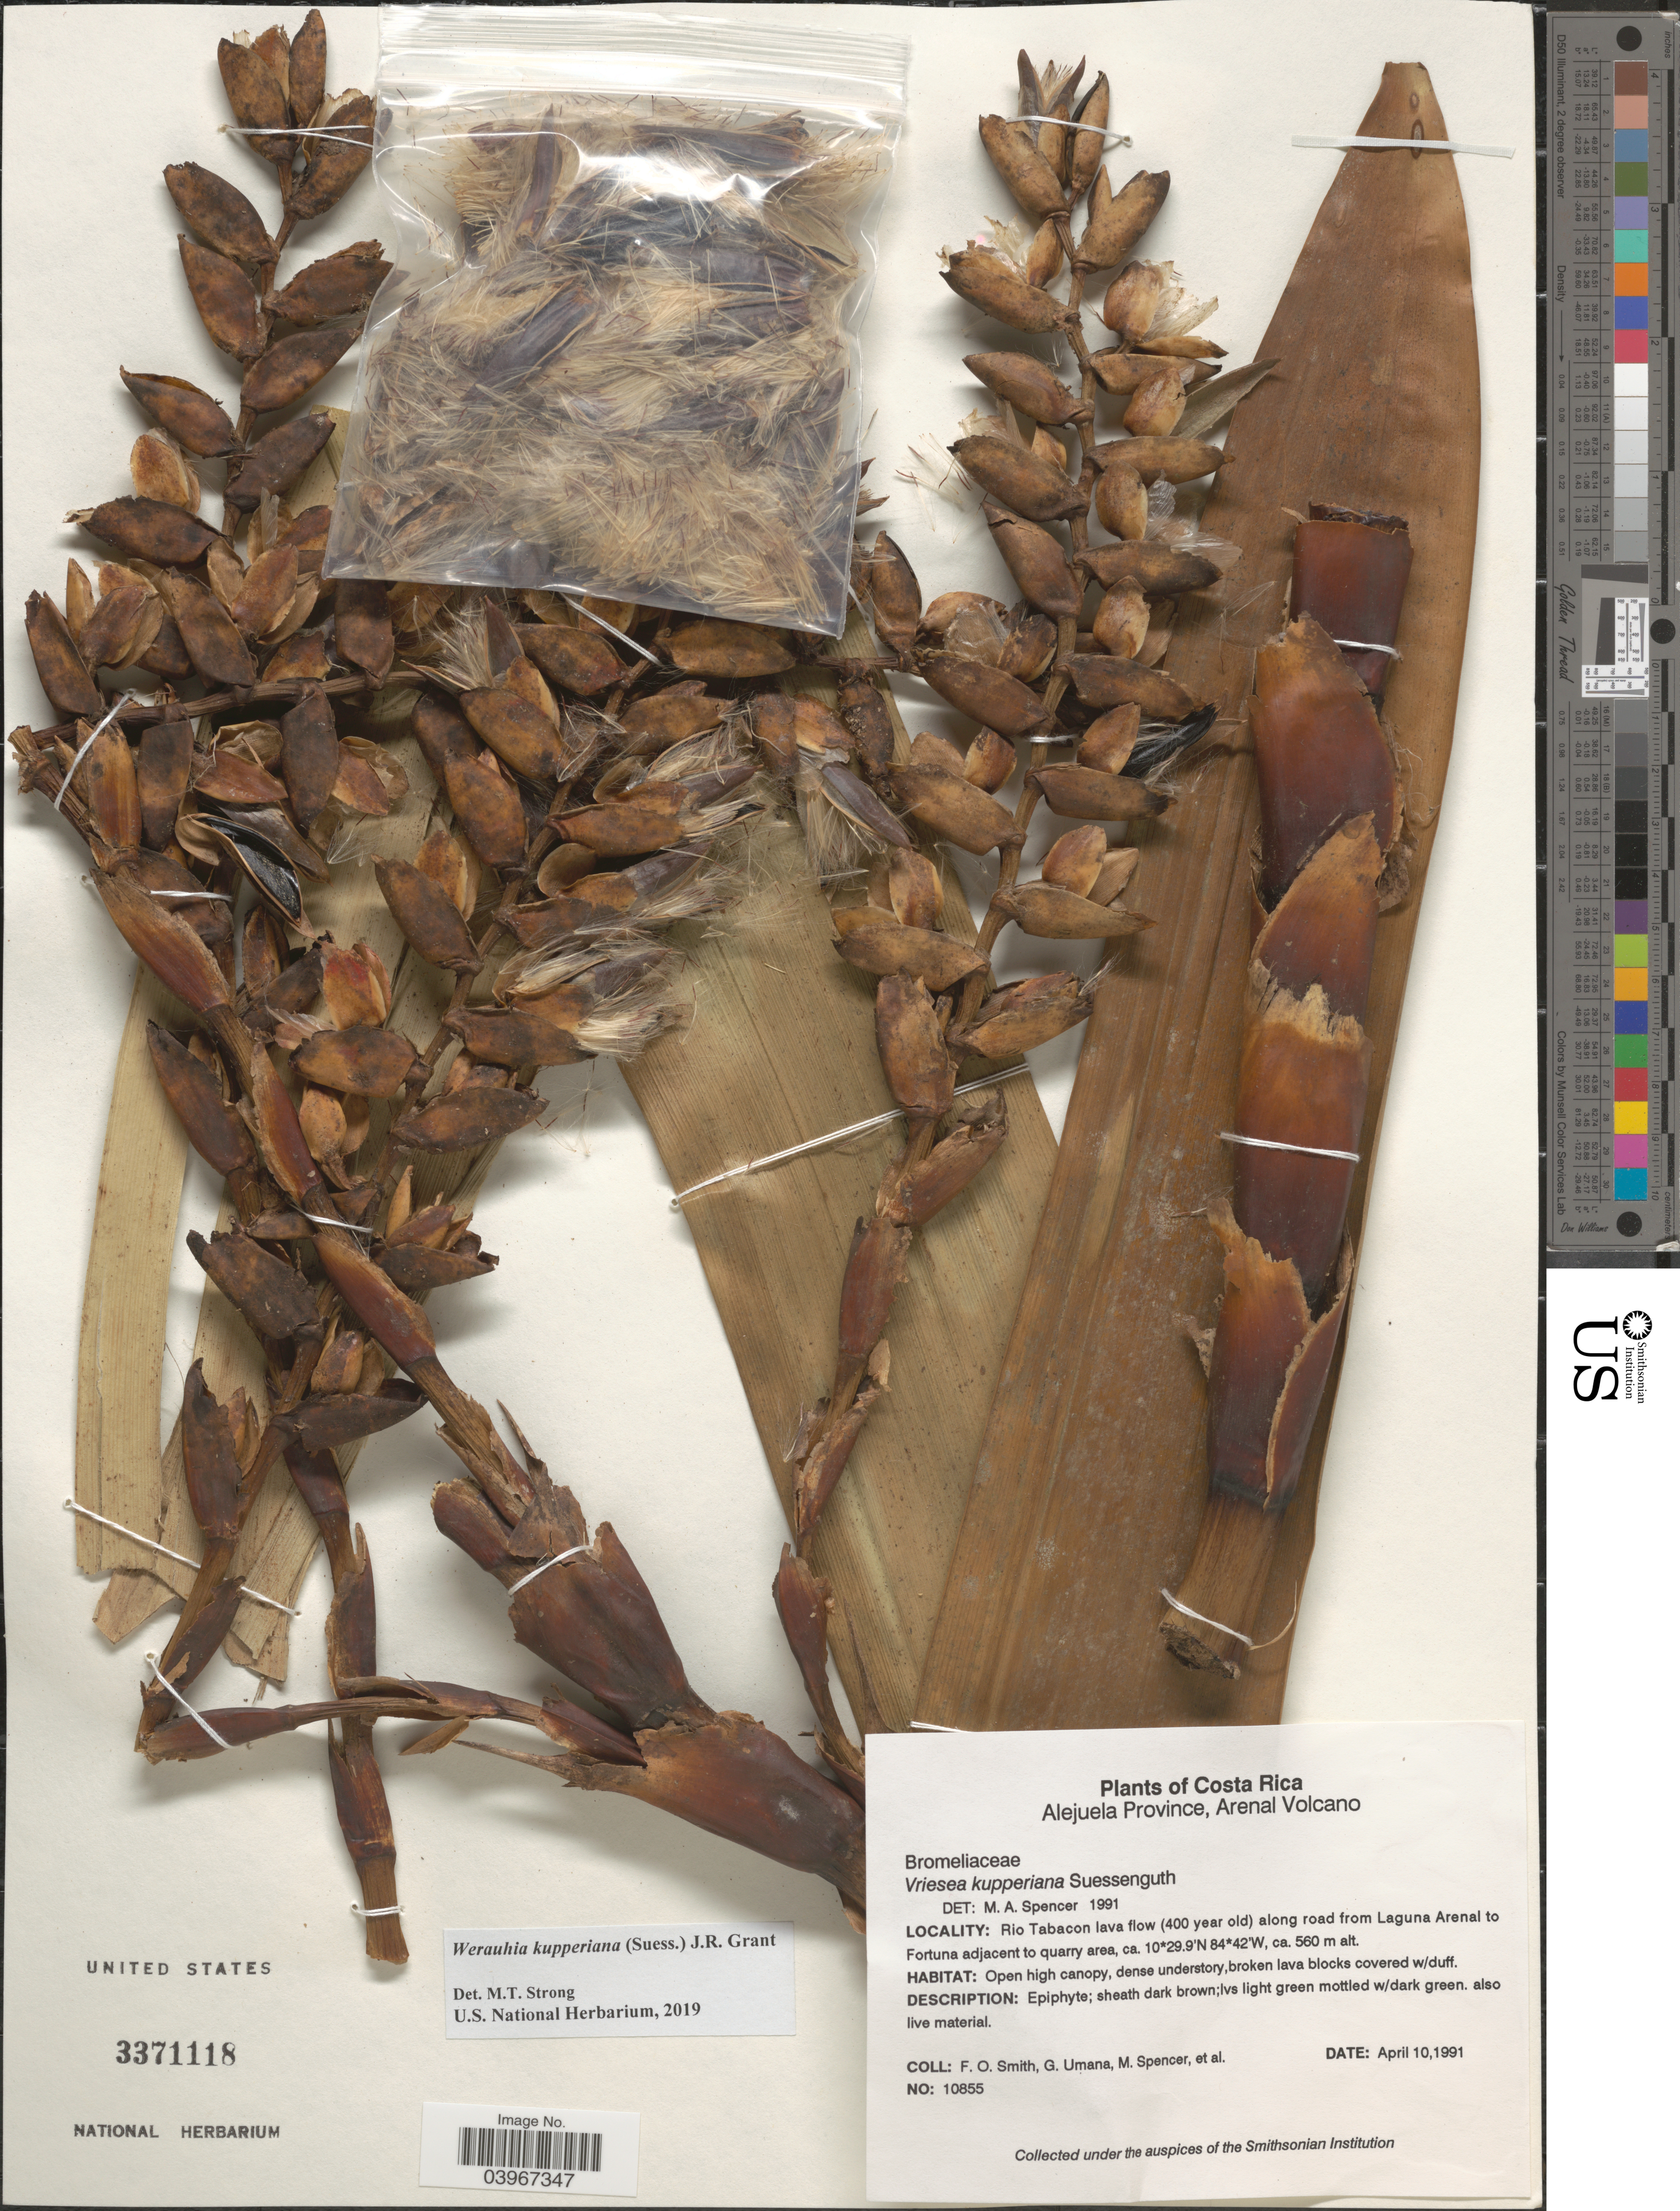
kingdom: Plantae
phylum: Tracheophyta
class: Liliopsida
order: Poales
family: Bromeliaceae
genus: Werauhia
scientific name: Werauhia kupperiana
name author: (Suess.) J.R. Grant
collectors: F. Smith, G. Umana, M. Spencer & et al.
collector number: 10855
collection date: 1991-04-10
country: Costa Rica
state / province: Alajuela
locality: Arenal Volcano. Rio Tabacon lava flow (400 year old) along road from Laguna Arenal to Fortuna adjacent to quarry area.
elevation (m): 560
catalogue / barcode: US 3371118